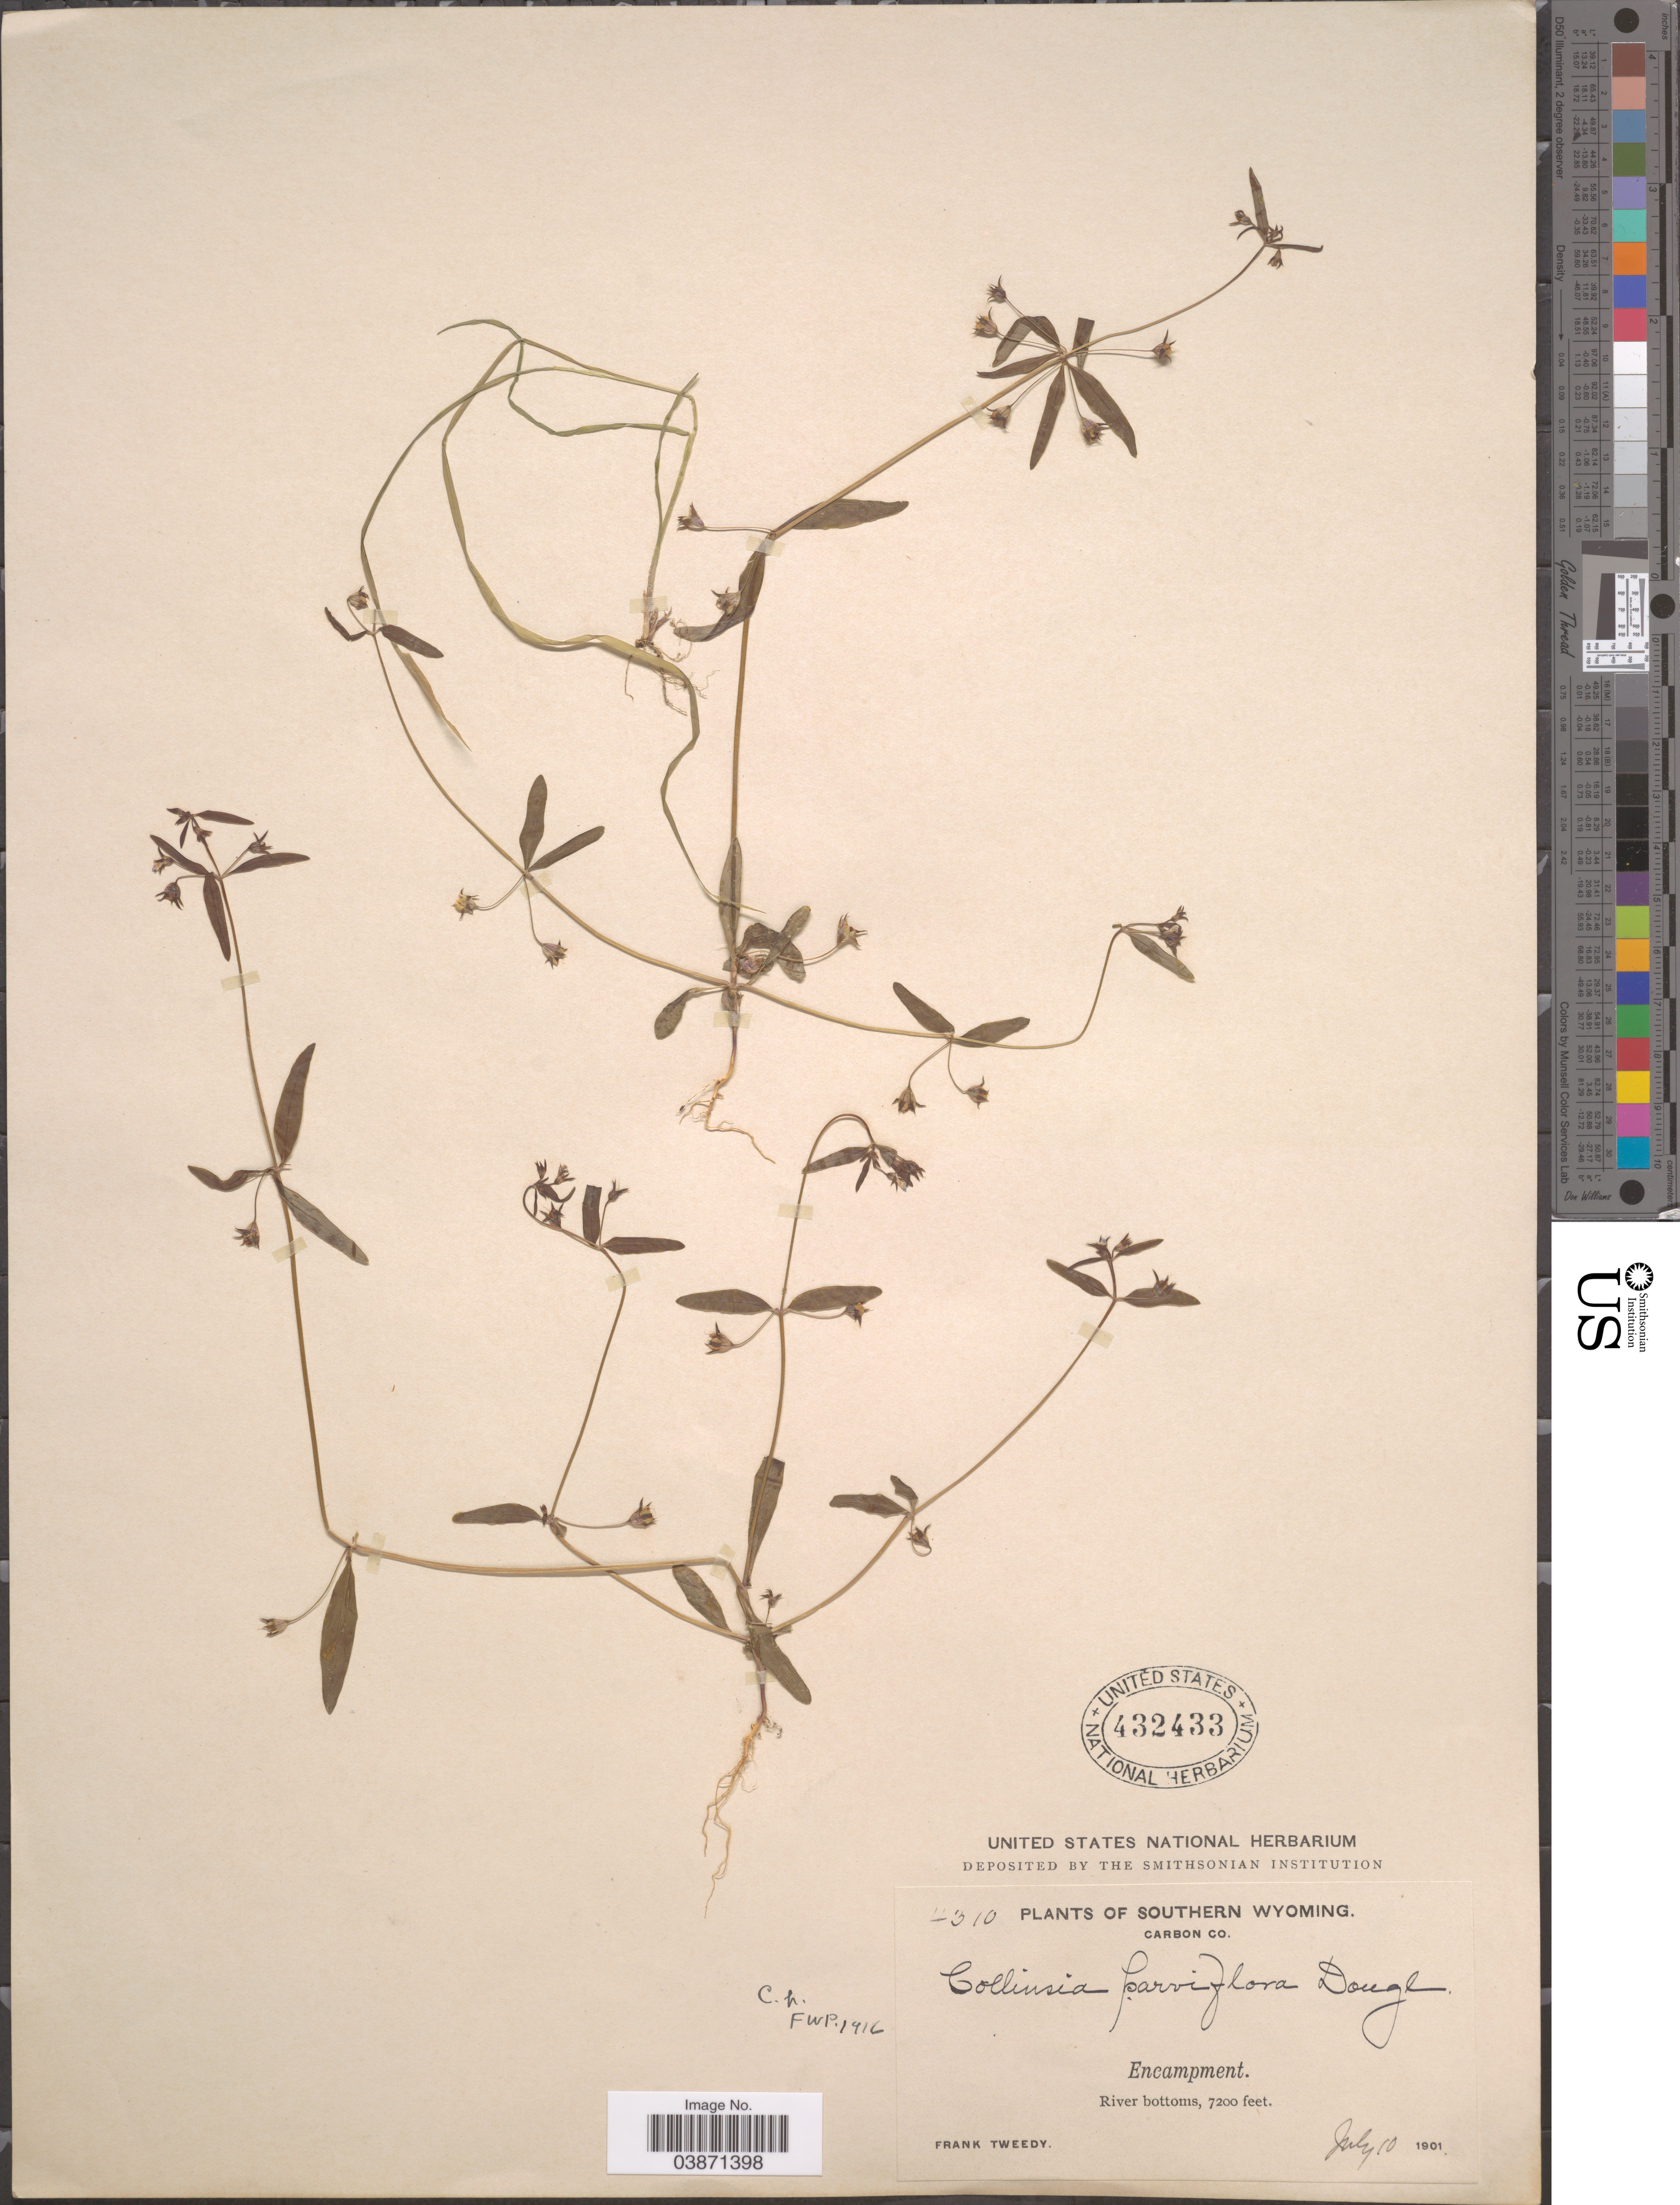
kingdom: Plantae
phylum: Tracheophyta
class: Magnoliopsida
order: Lamiales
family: Plantaginaceae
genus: Collinsia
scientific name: Collinsia parviflora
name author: Douglas ex Lindl.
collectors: F. Tweedy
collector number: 4310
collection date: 1901-07-10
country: United States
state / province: Wyoming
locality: Southern Wyoming. Carbon Co. Encampment. River bottoms.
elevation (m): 2195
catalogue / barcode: US 432433